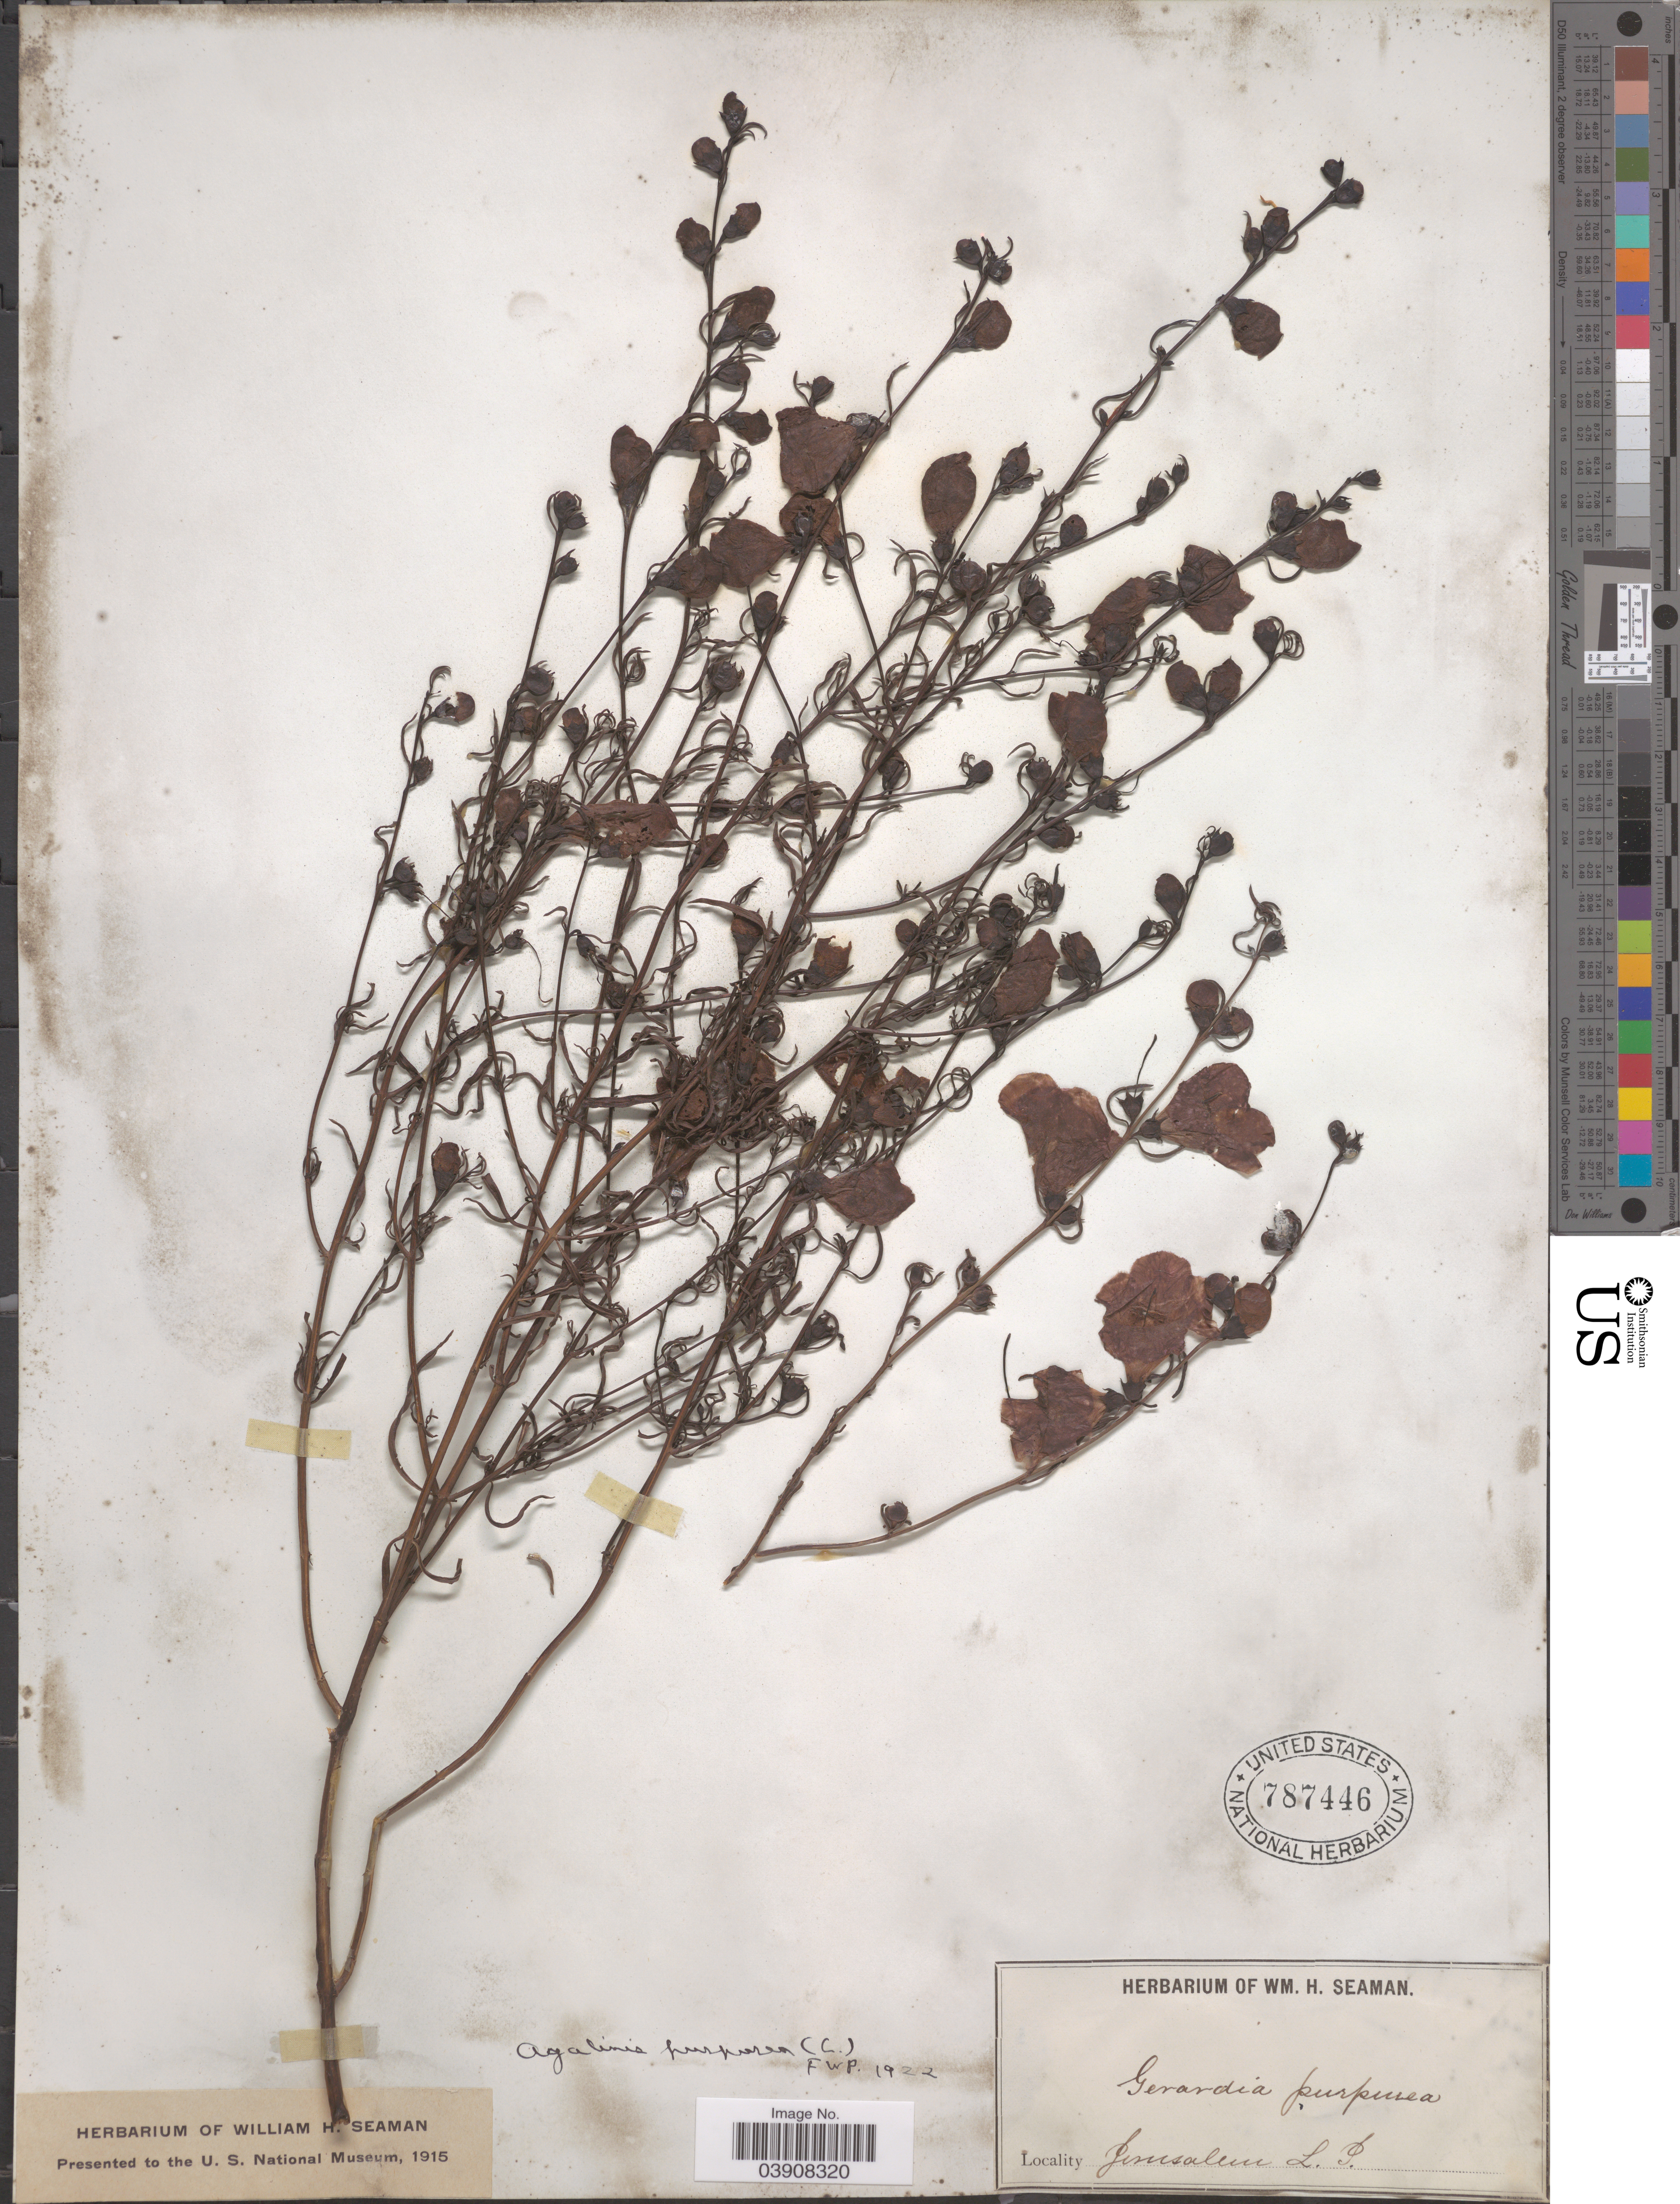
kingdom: Plantae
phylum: Tracheophyta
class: Magnoliopsida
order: Lamiales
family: Orobanchaceae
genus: Agalinis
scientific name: Agalinis purpurea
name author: (L.) Pennell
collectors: Ex herb. W. H. Seaman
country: Israel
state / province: Jerusalem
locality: Jerusalem L. P.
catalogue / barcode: US 787446